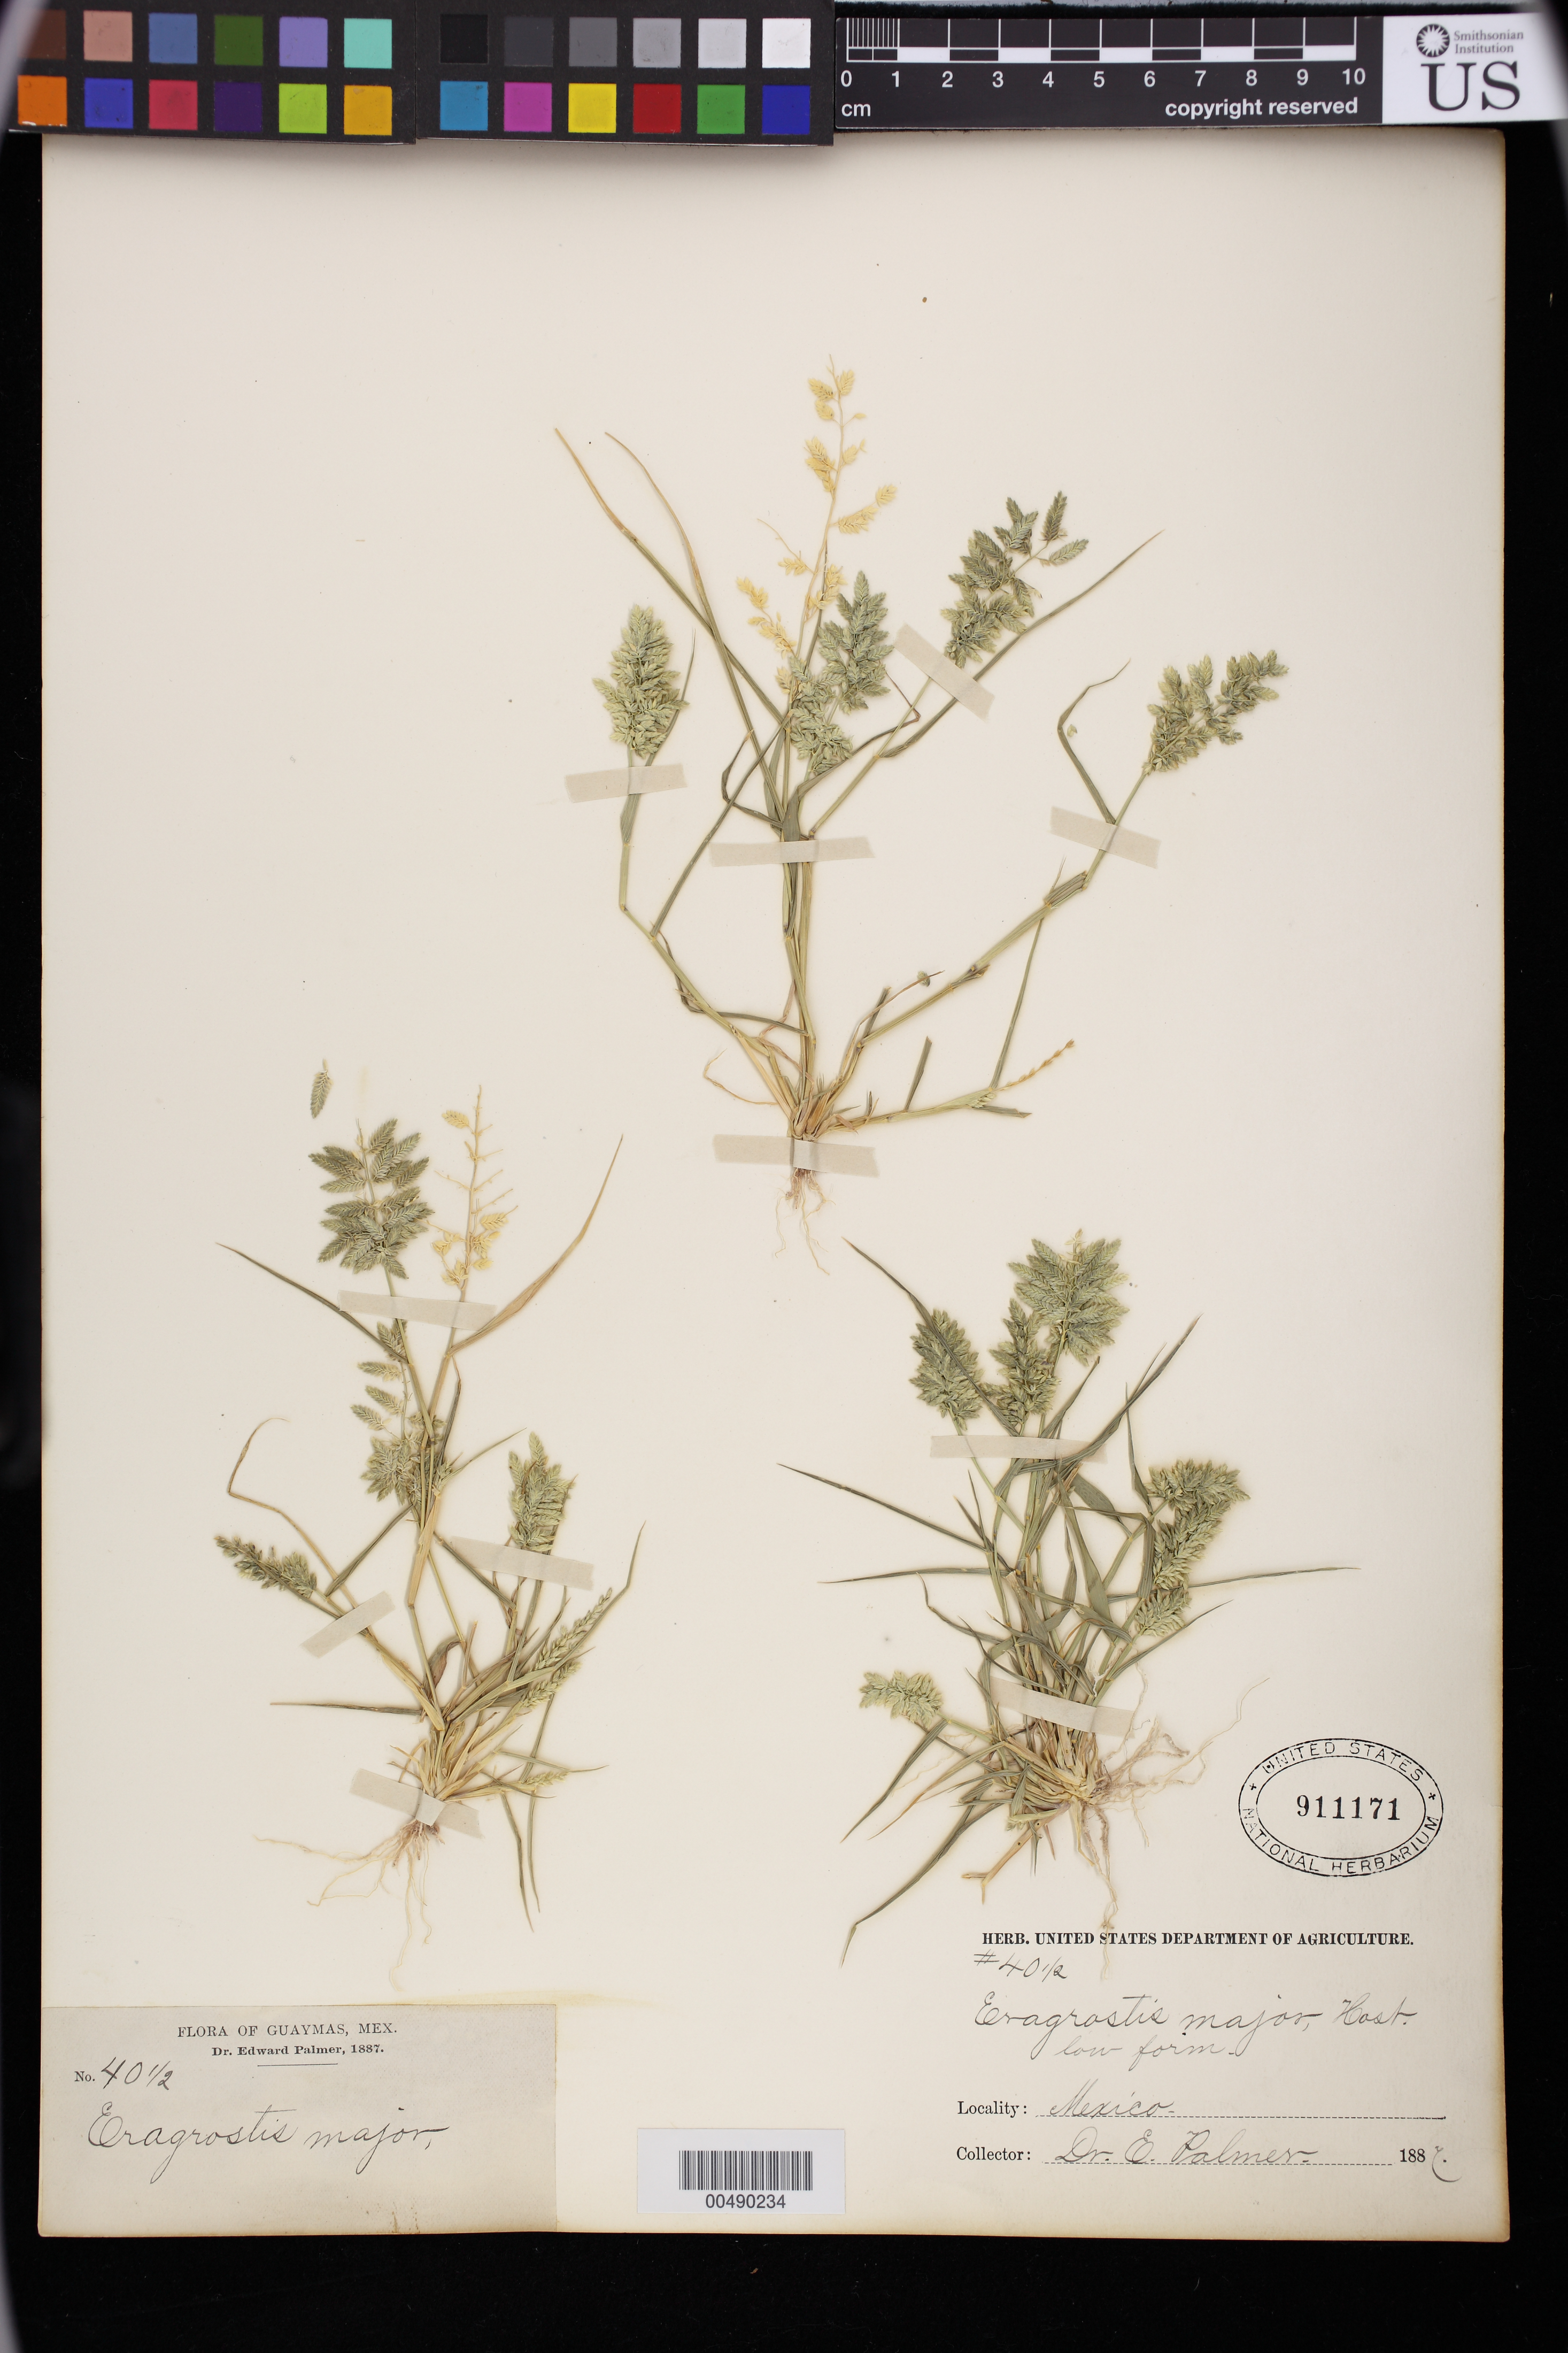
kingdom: Plantae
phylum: Tracheophyta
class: Liliopsida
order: Poales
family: Poaceae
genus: Eragrostis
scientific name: Eragrostis cilianensis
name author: (Bellardi) Vignolo ex Janch.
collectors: E. Palmer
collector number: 40.5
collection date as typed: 1887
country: Mexico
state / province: Sonora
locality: Guaymas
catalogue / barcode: US 911171